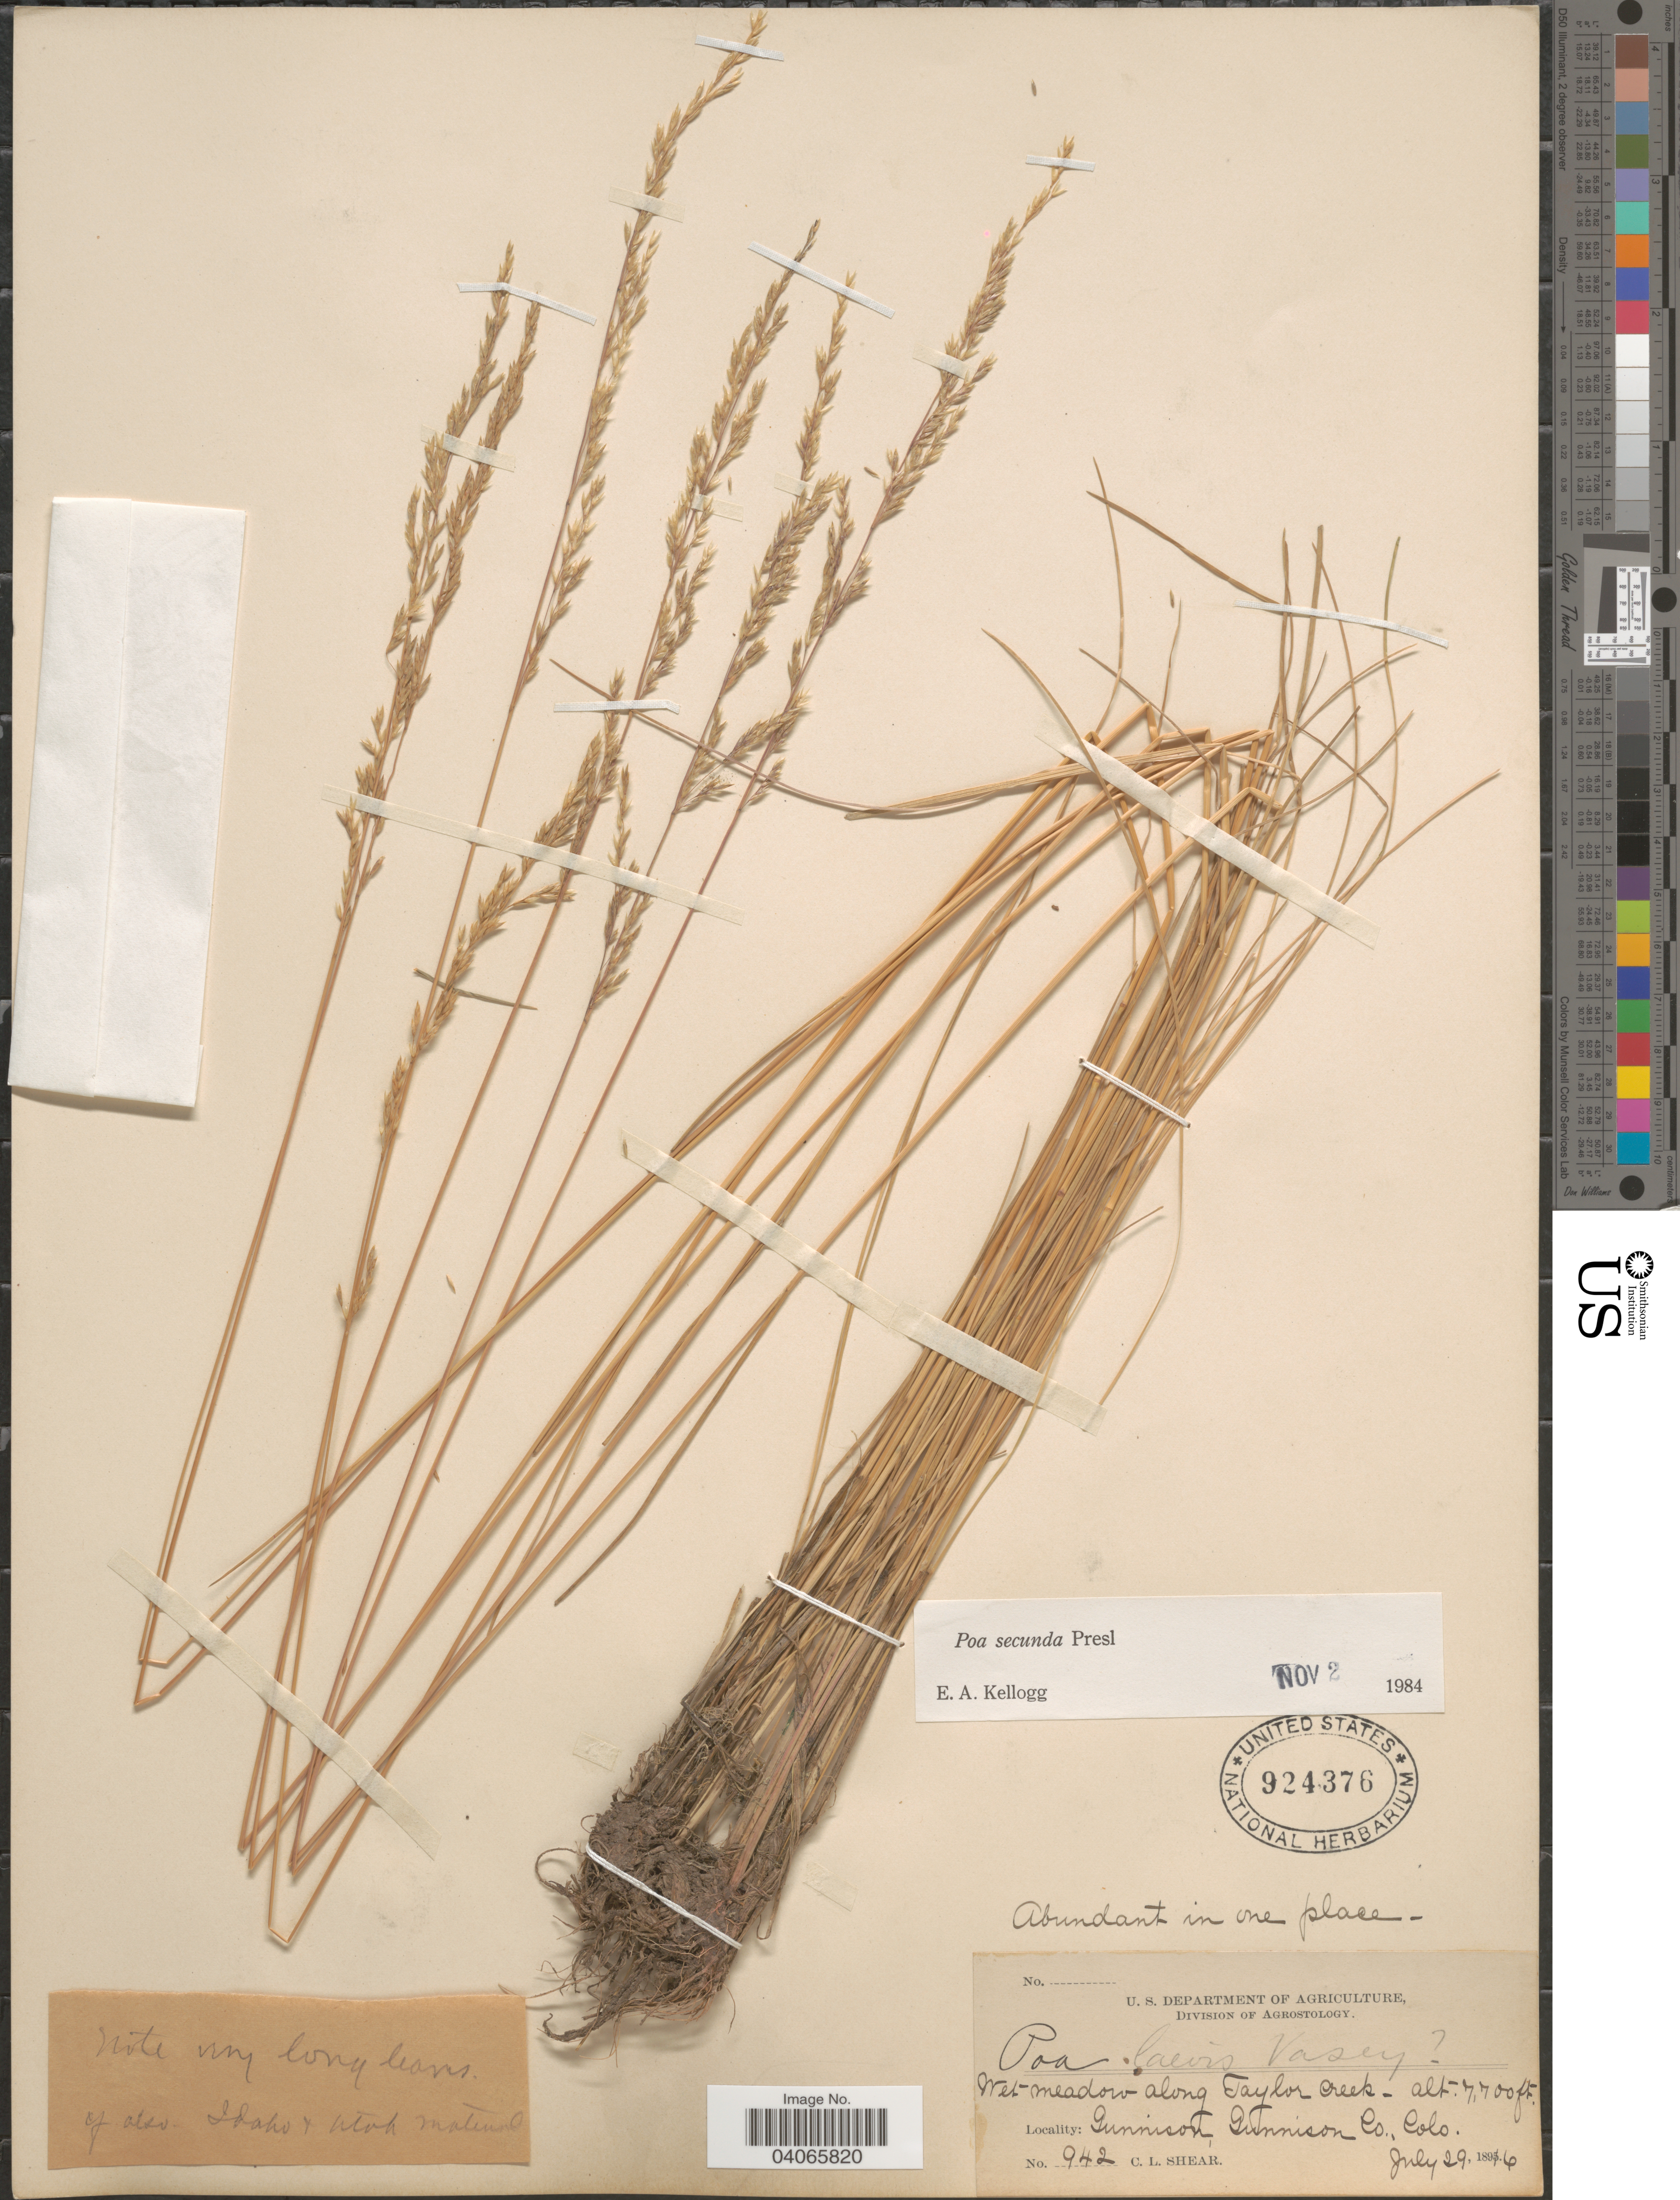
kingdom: Plantae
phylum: Tracheophyta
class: Liliopsida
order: Poales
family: Poaceae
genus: Poa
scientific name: Poa secunda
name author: J. Presl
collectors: C. L. Shear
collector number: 942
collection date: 1896-07-29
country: United States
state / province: Colorado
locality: Wet meadow along Taylor Creek. Gunnison, Gunnison Co.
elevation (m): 2347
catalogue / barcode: US 924376